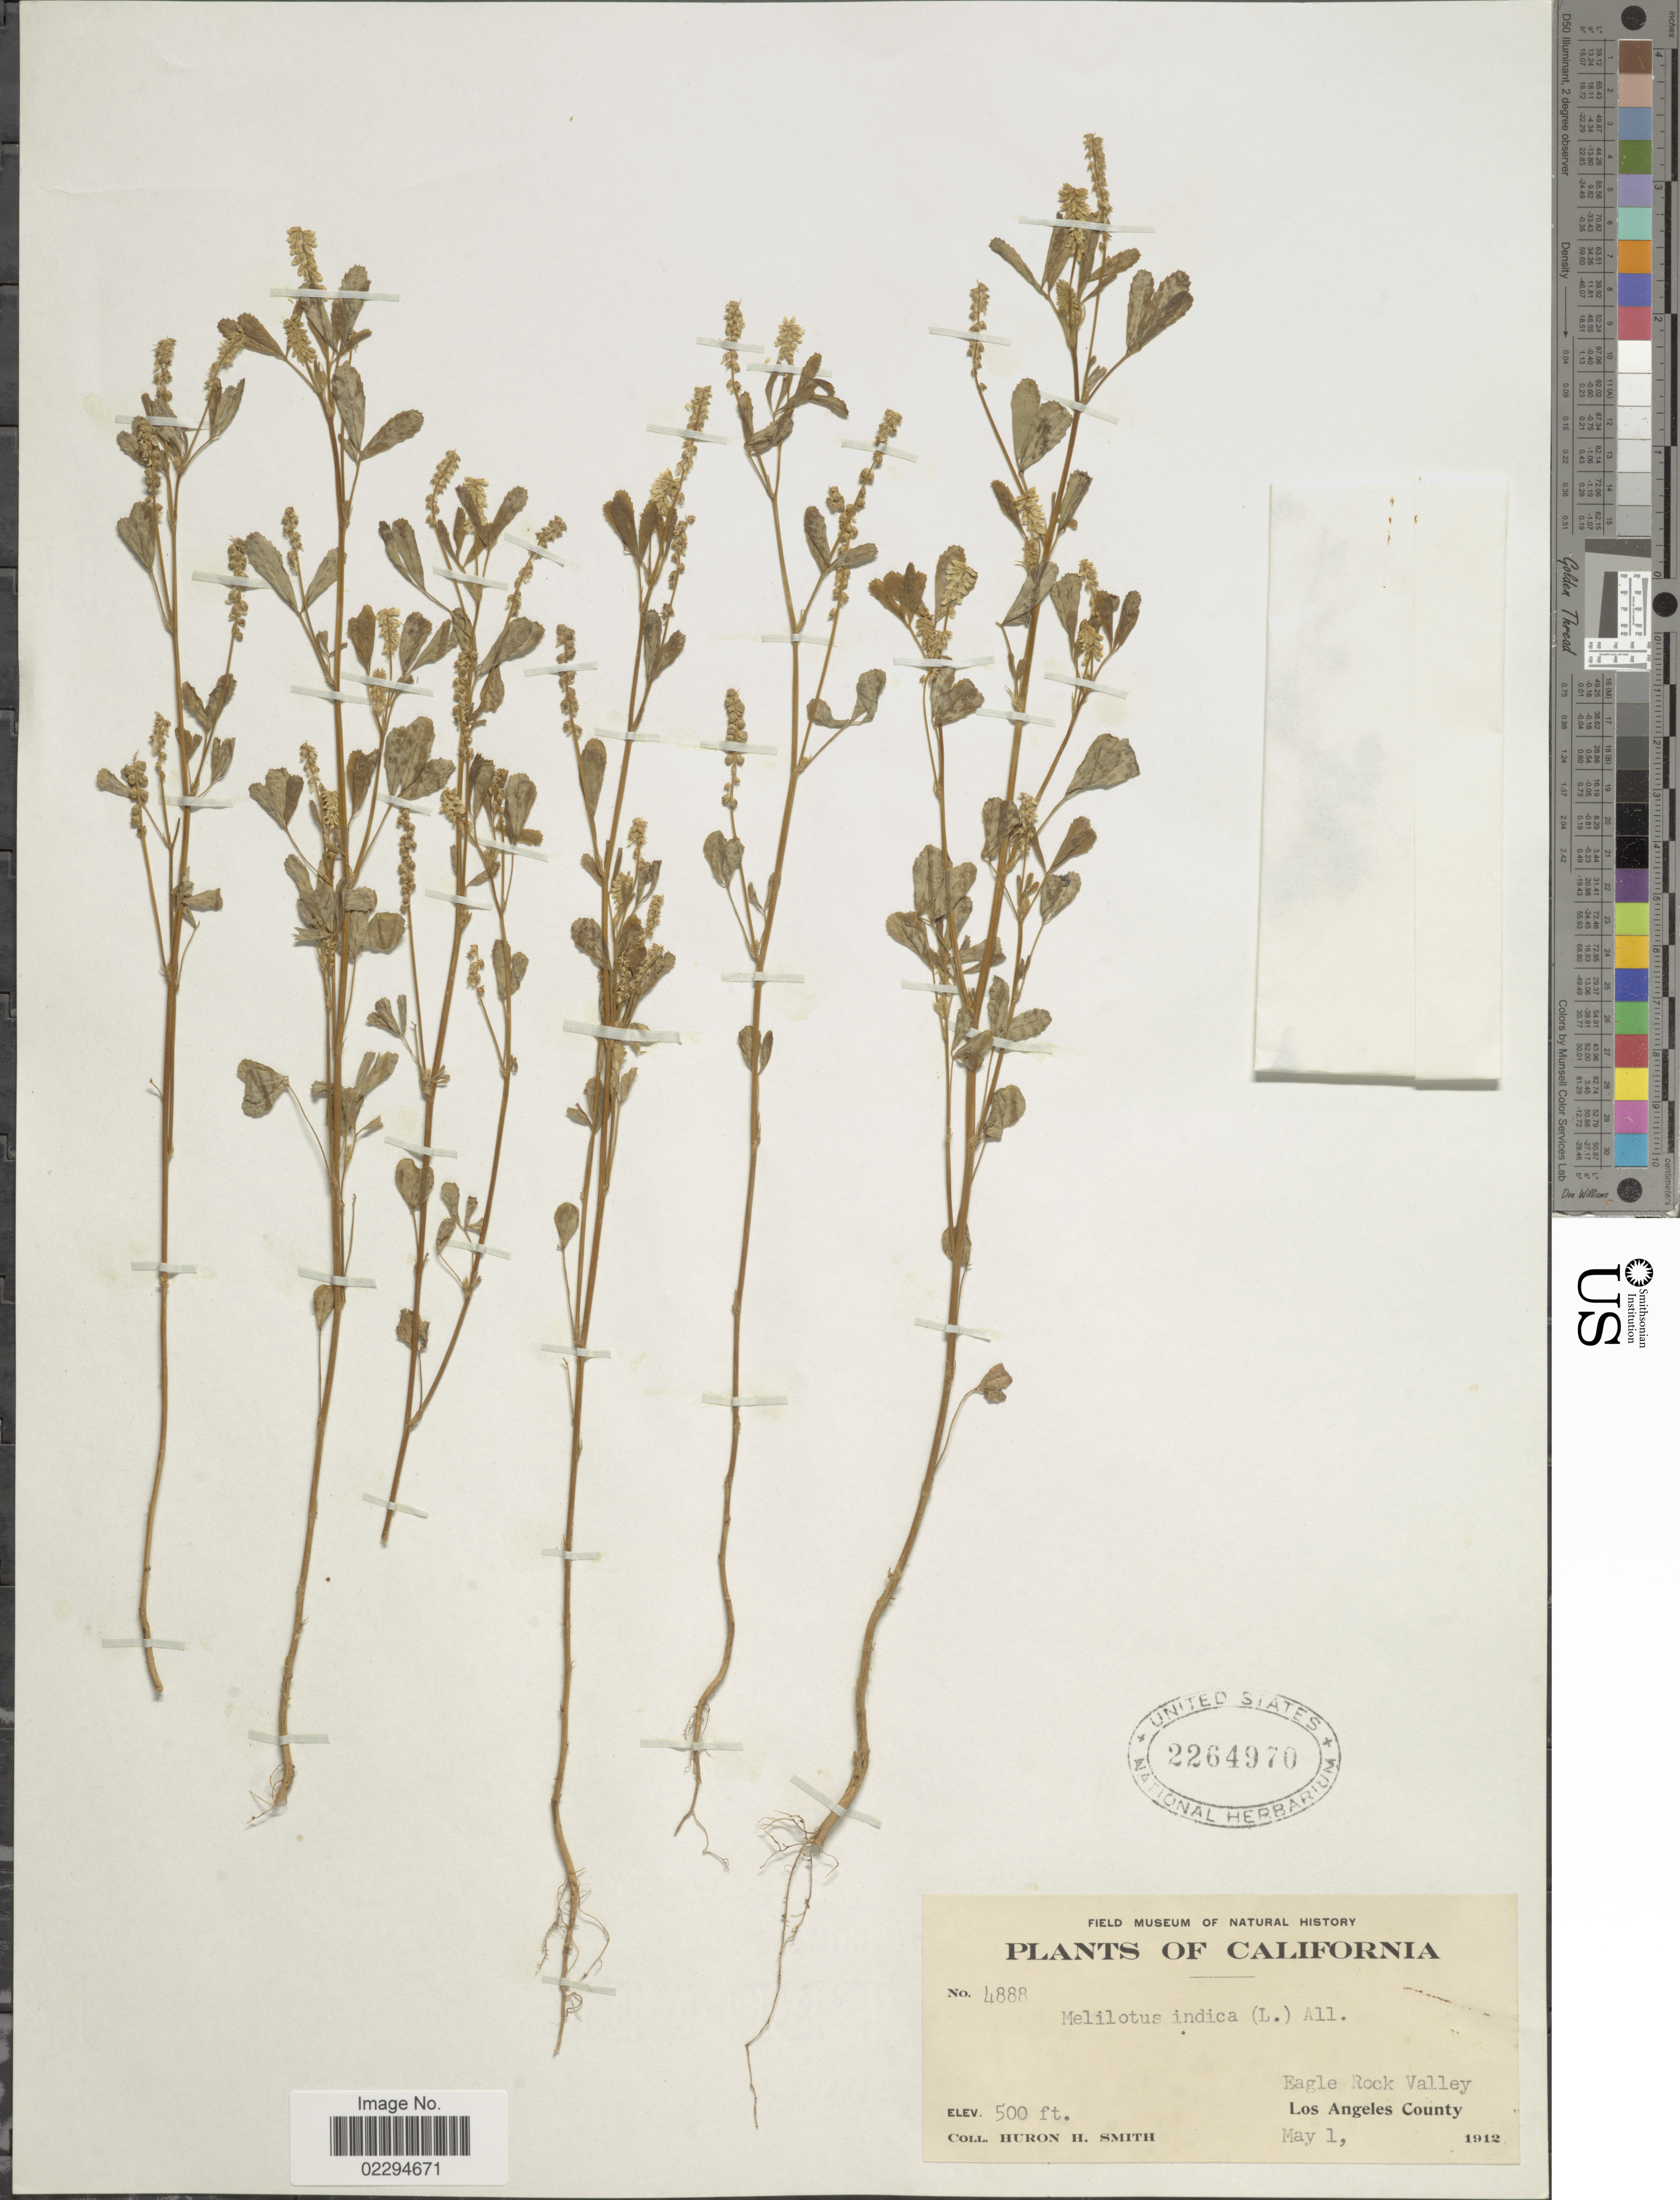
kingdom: Plantae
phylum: Tracheophyta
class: Magnoliopsida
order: Fabales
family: Fabaceae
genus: Melilotus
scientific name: Melilotus indicus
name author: (L.) All.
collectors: Huron H. Smith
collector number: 4888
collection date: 1912-05-01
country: United States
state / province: California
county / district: Los Angeles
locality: Eagle Rock Valley. Los Angeles County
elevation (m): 152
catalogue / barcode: US 2264970